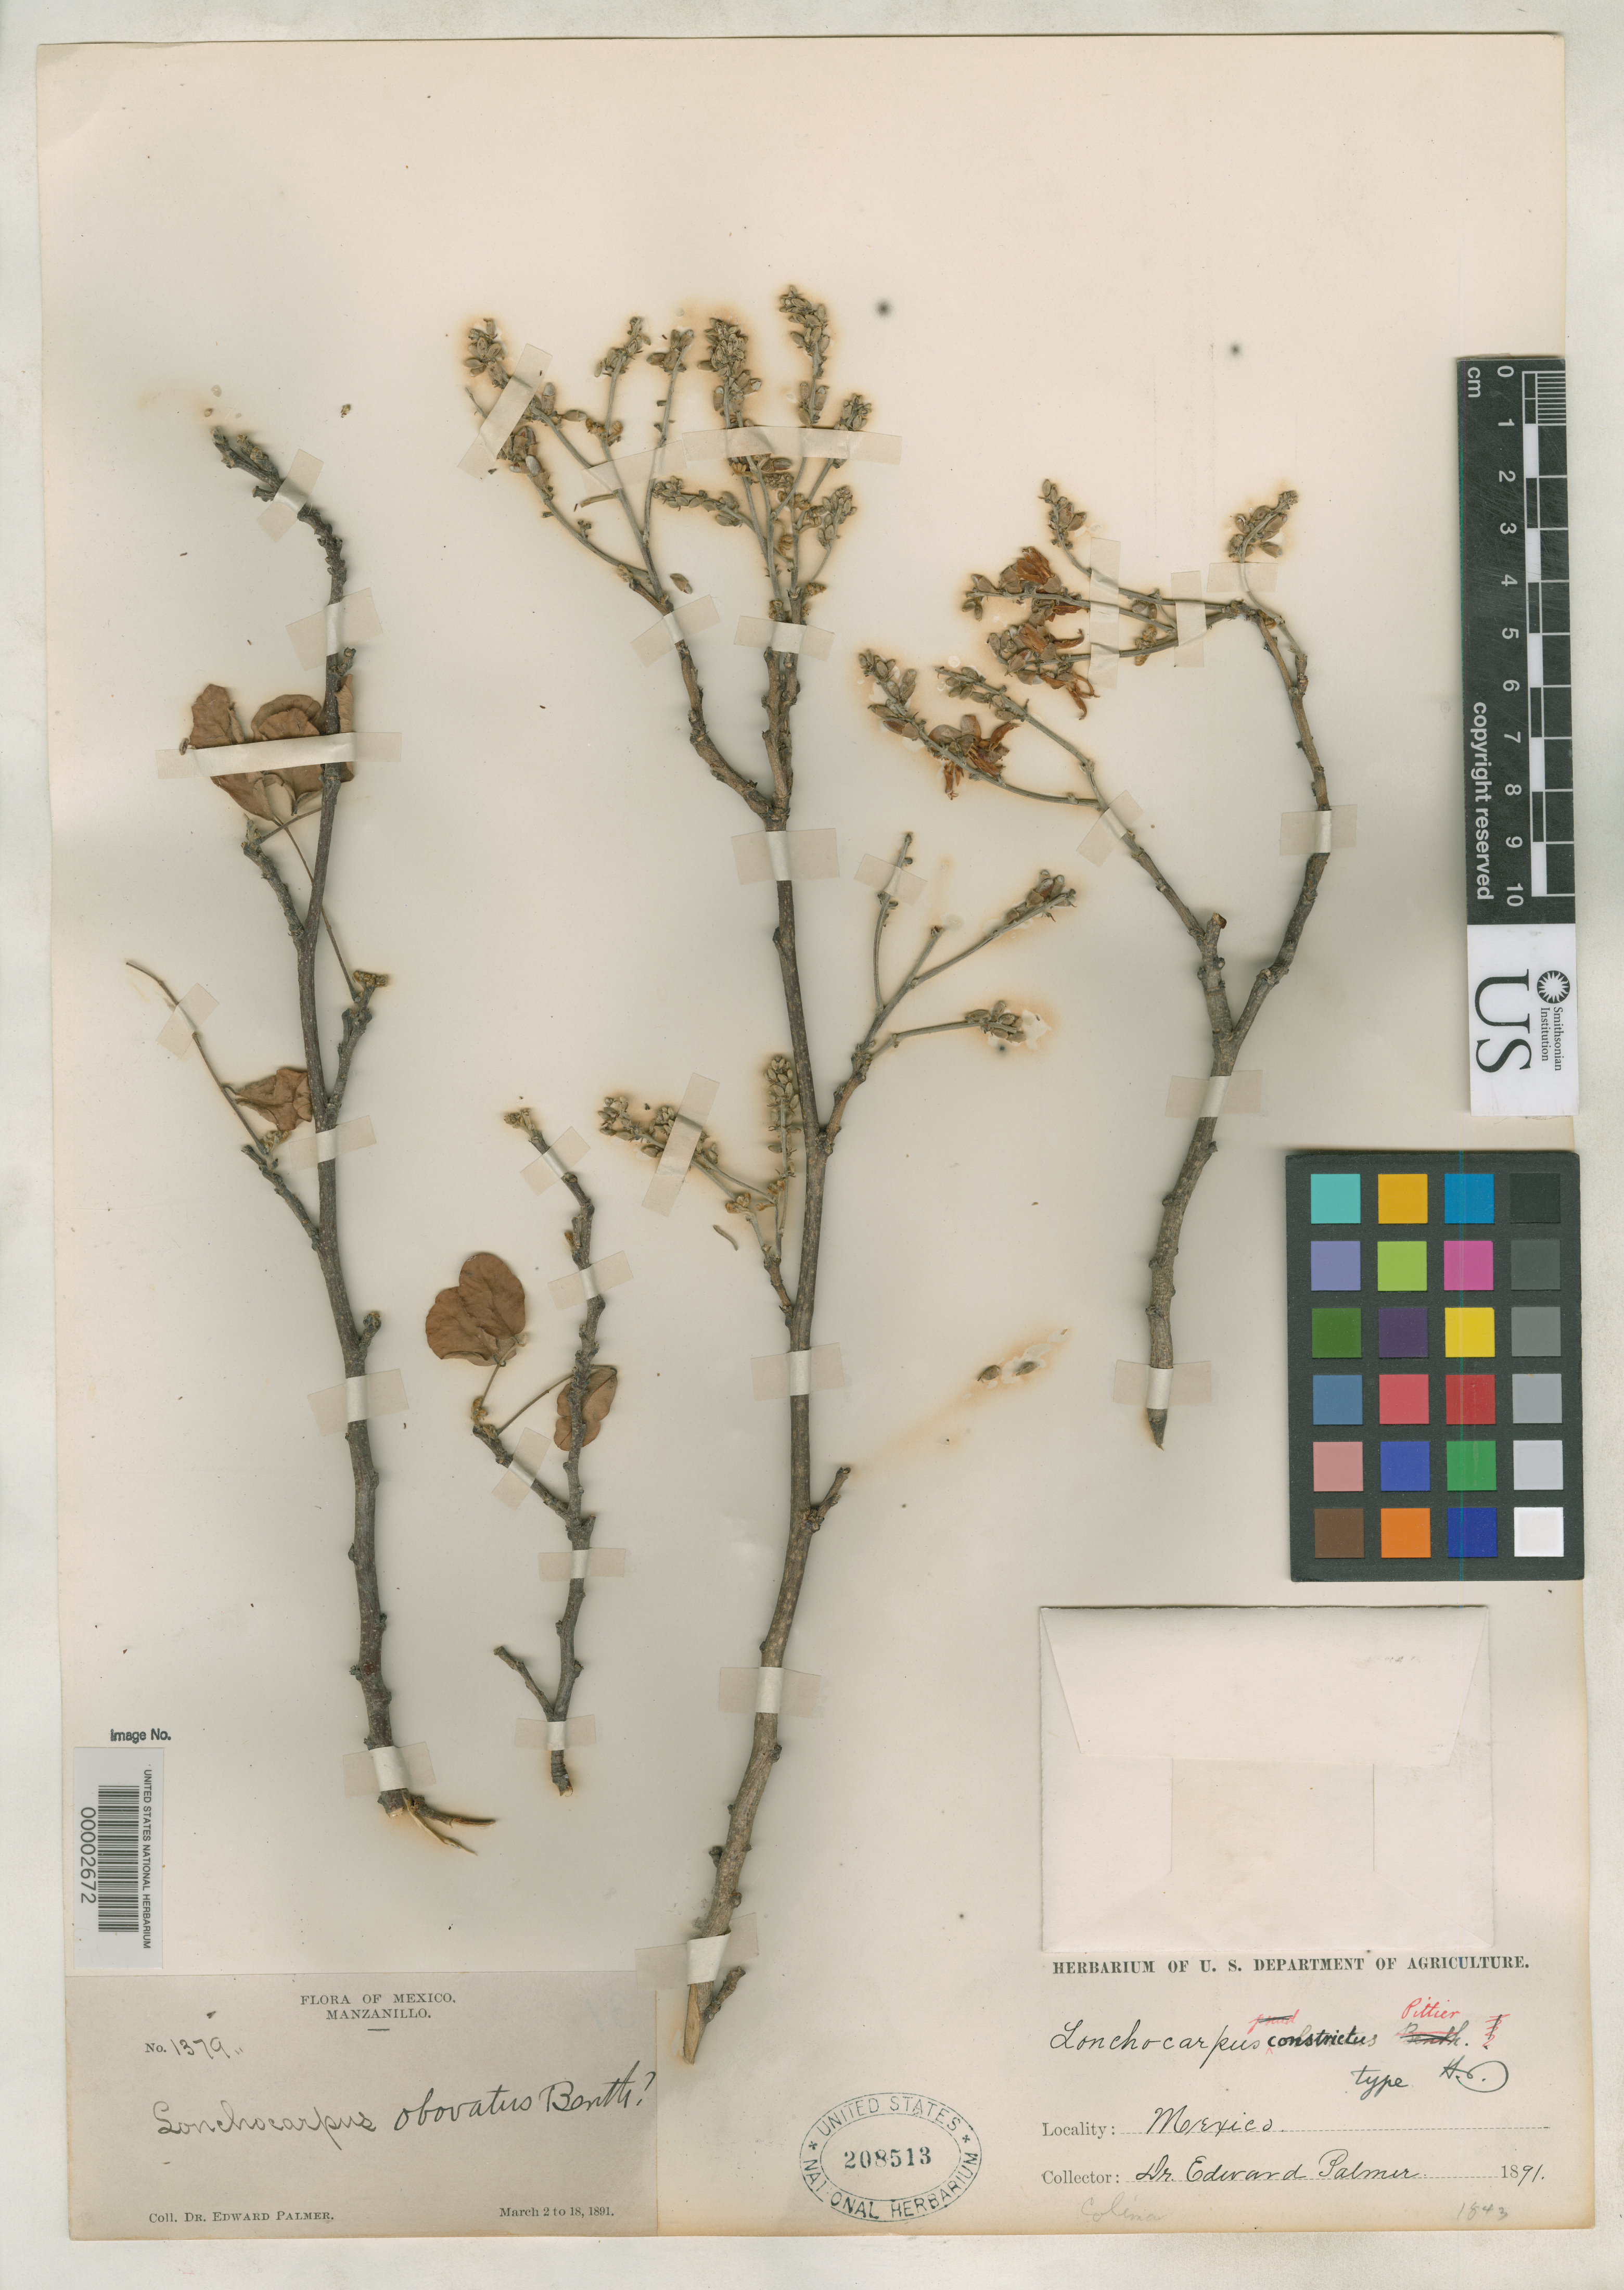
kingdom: Plantae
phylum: Tracheophyta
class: Magnoliopsida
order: Fabales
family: Fabaceae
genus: Lonchocarpus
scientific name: Lonchocarpus constrictus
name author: Pittier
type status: Holotype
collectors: E. Palmer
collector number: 1379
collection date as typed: Mar 1891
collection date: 1891-03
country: Mexico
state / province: Colima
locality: Manzanillo.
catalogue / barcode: US 208513